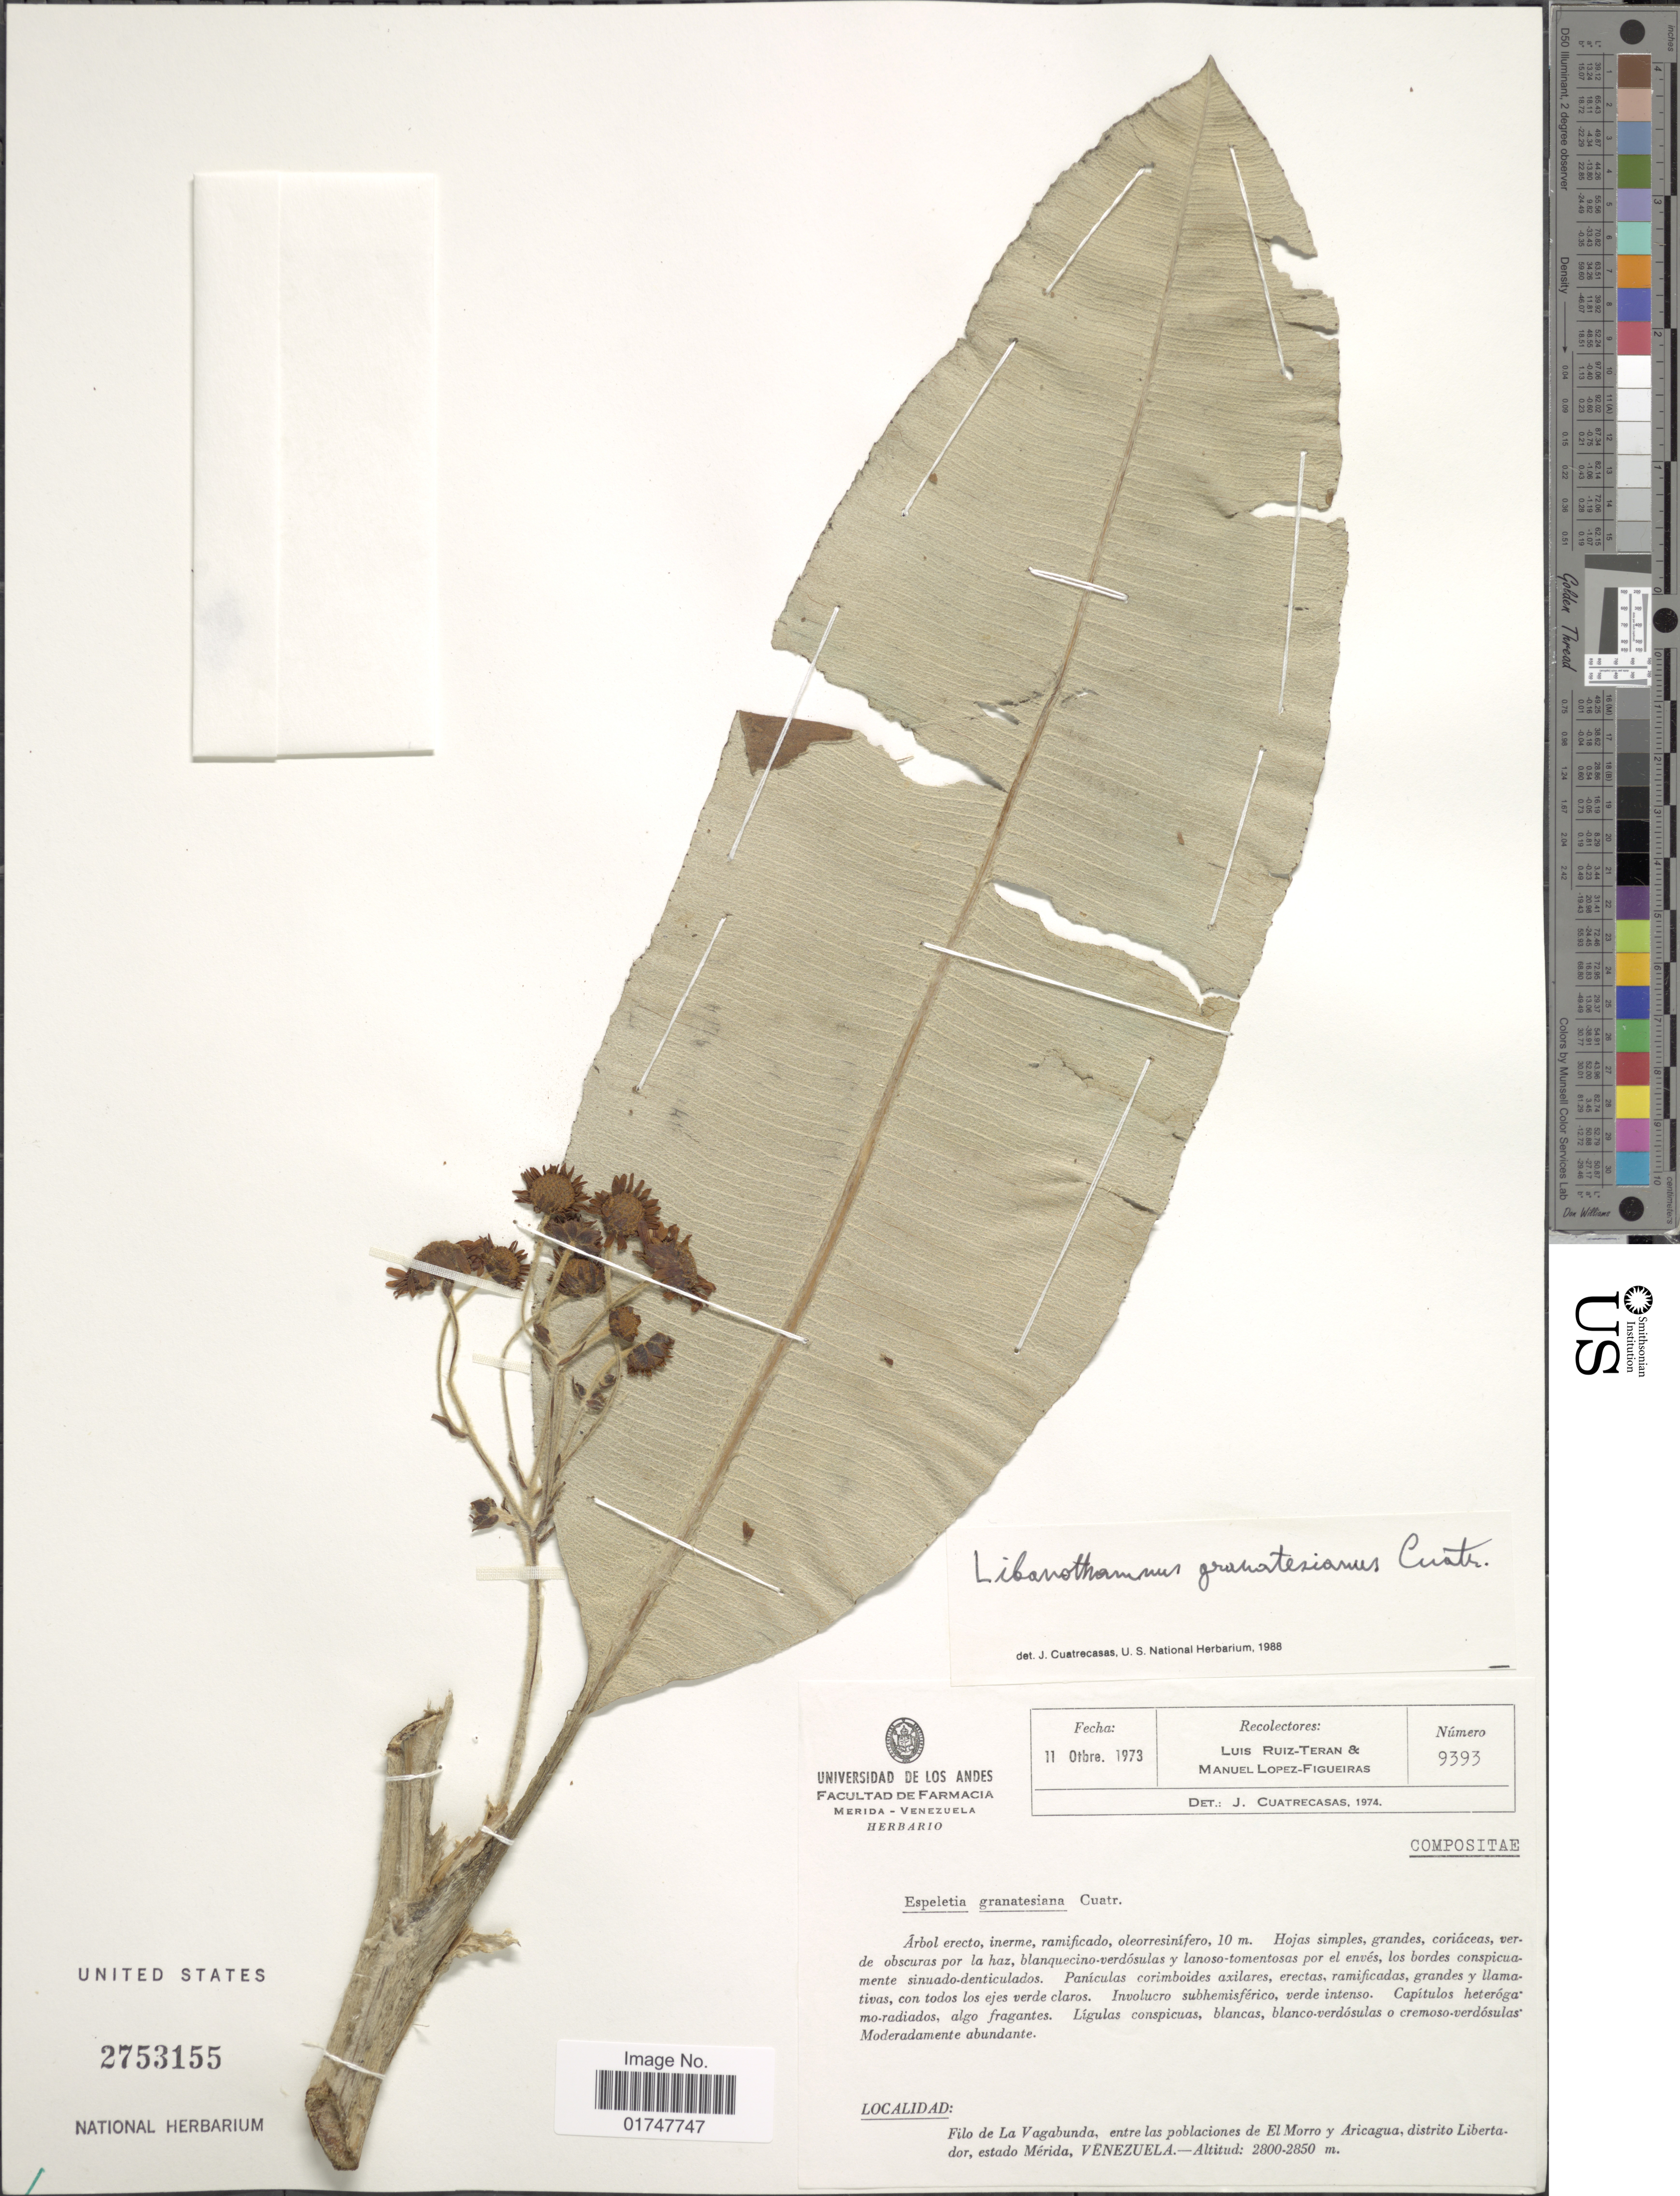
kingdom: Plantae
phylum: Tracheophyta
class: Magnoliopsida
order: Asterales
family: Asteraceae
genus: Libanothamnus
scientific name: Libanothamnus banksiaefolius subsp. granatesianus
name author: (Cuatrec.) Cuatrec.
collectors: L. E. Ruíz-Terán & M. López Figueiras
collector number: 9393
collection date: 1973-10-11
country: Venezuela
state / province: Mérida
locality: Filo de La Vagabunda, entre las poblaciones de El Morro y Aricagua, distrito Libertador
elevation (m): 2800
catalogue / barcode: US 2753155